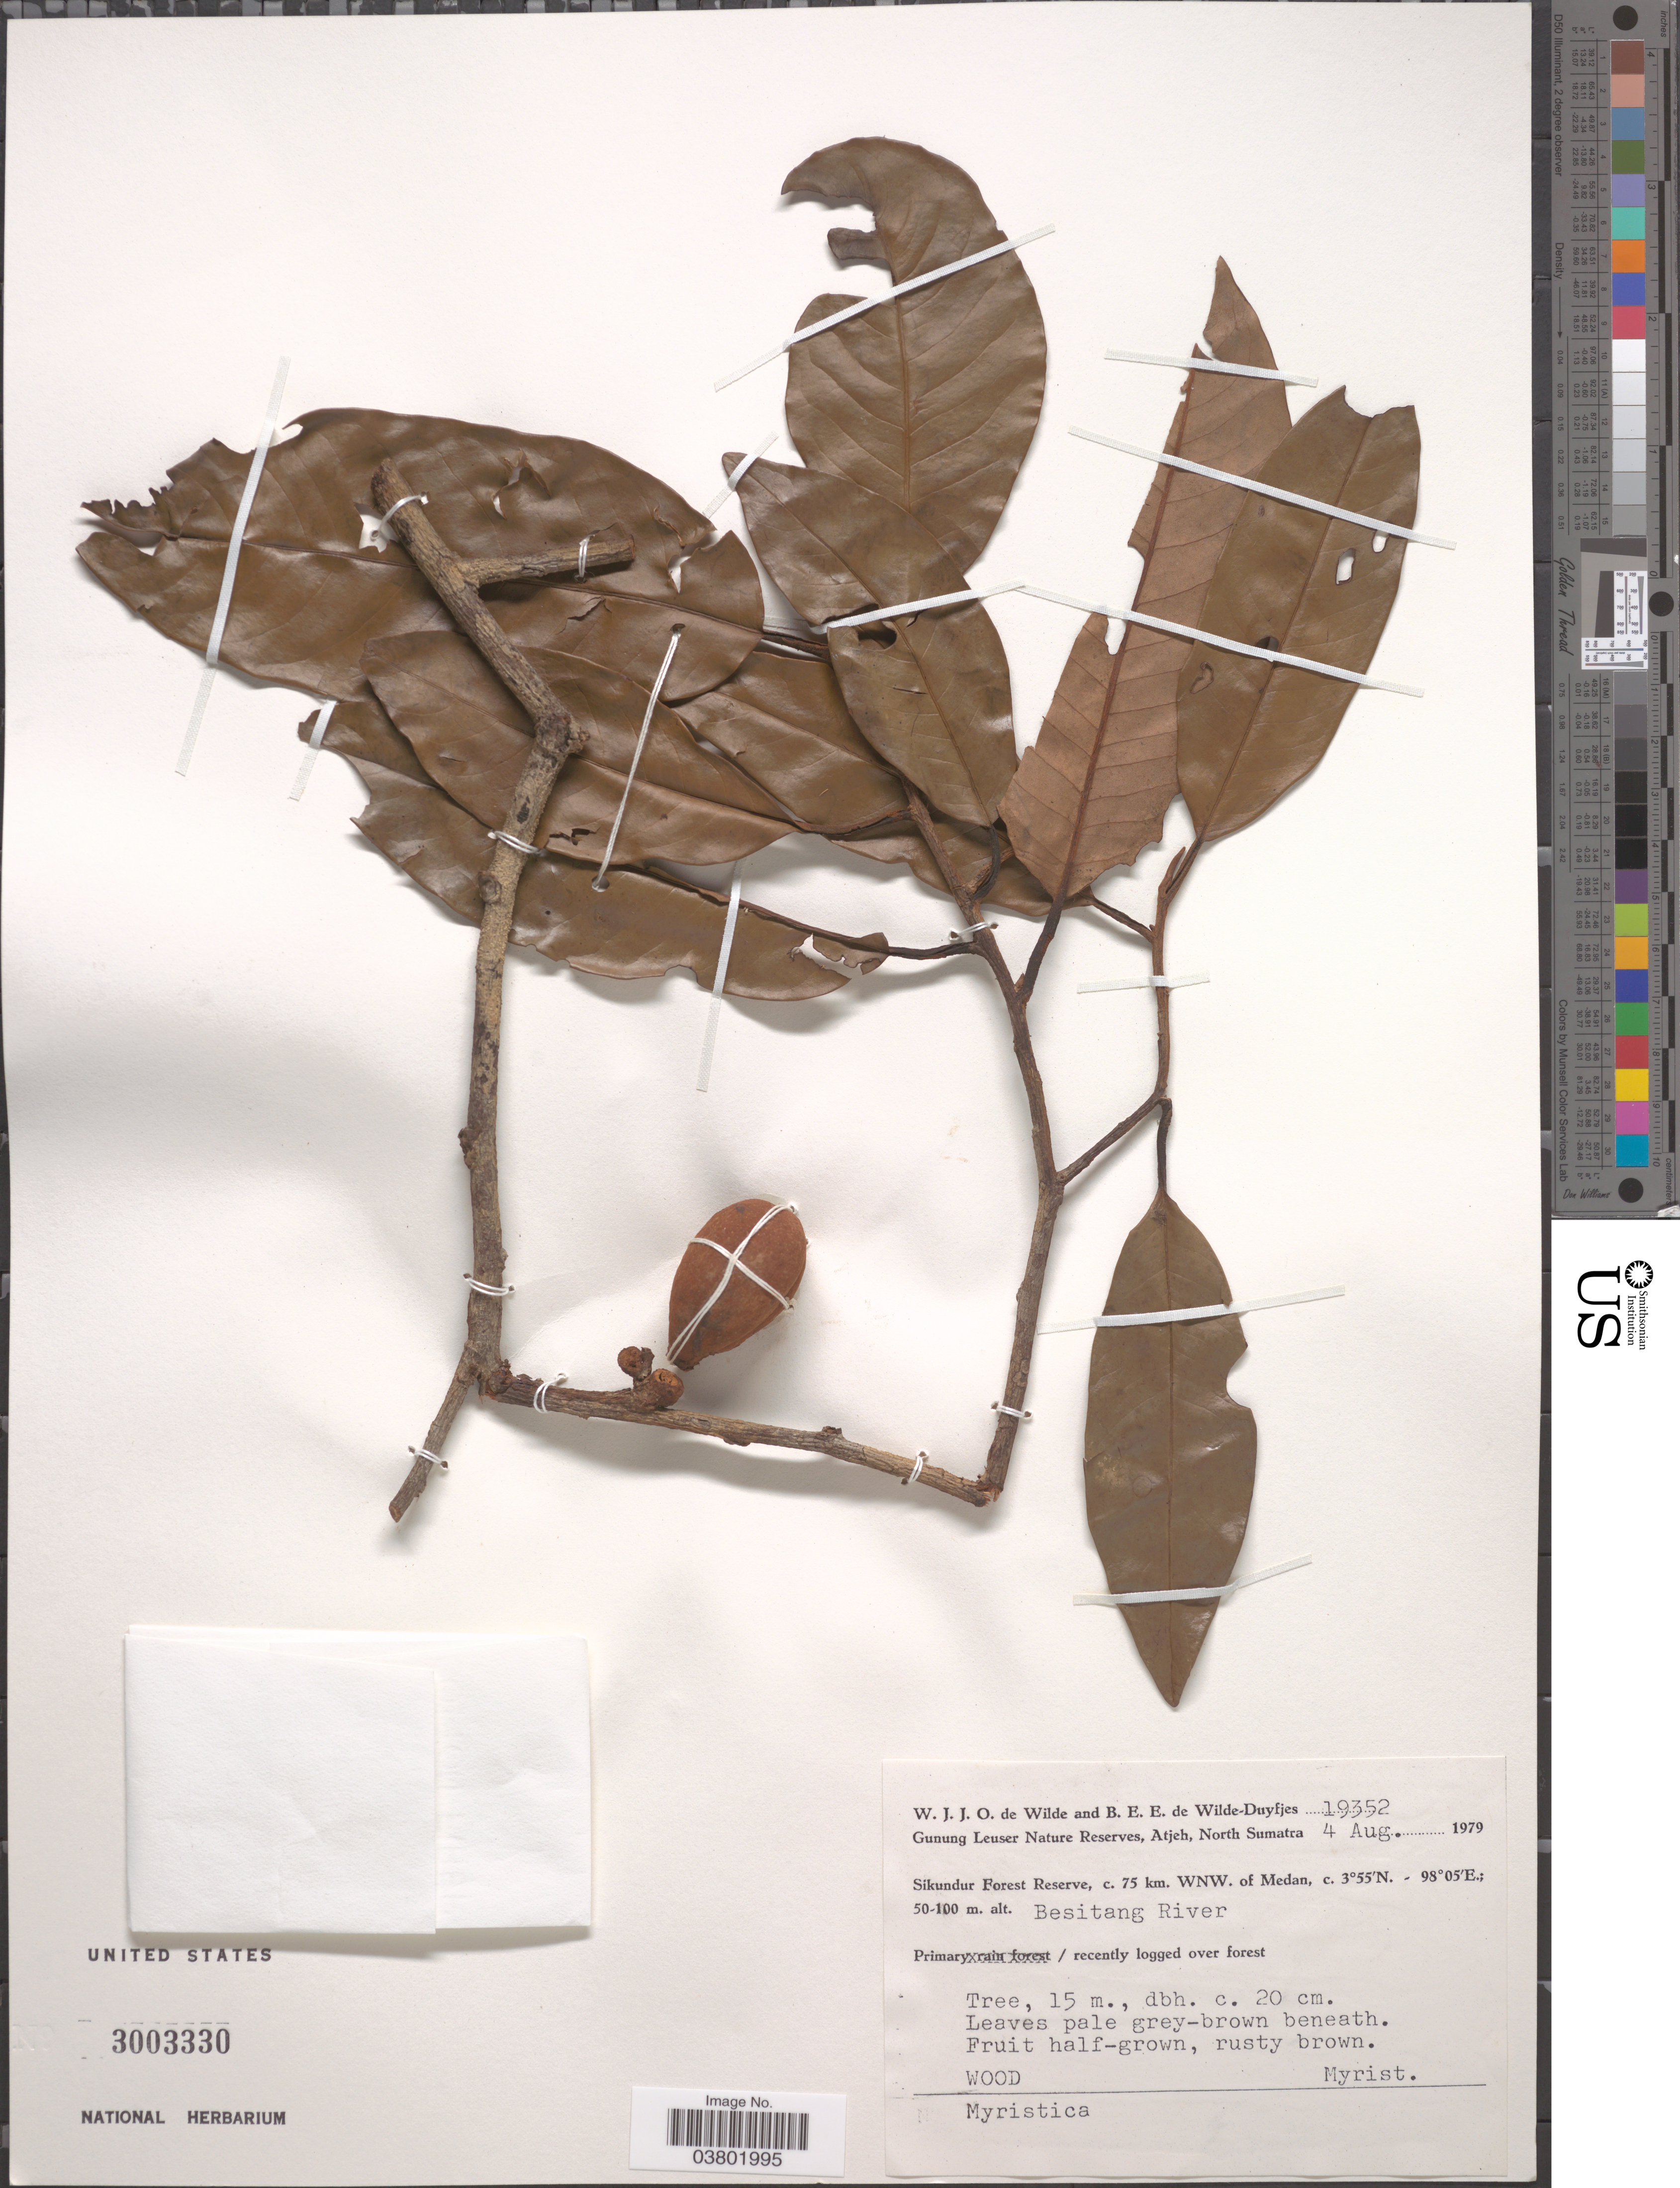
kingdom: Plantae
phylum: Tracheophyta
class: Magnoliopsida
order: Magnoliales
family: Myristicaceae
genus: Myristica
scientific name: Myristica sp.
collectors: W. J. de Wilde & B. E. de Wilde-Duyfjes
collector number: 19352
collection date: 1979-08-04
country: Indonesia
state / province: Sumatra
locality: Gunung Leuser Nature Reserve, Atjeh, North Sumatra. Sikundur Forest Reserve, c. 75 km. WNW. of Medan. Besitang River.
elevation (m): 50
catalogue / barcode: US 3003330